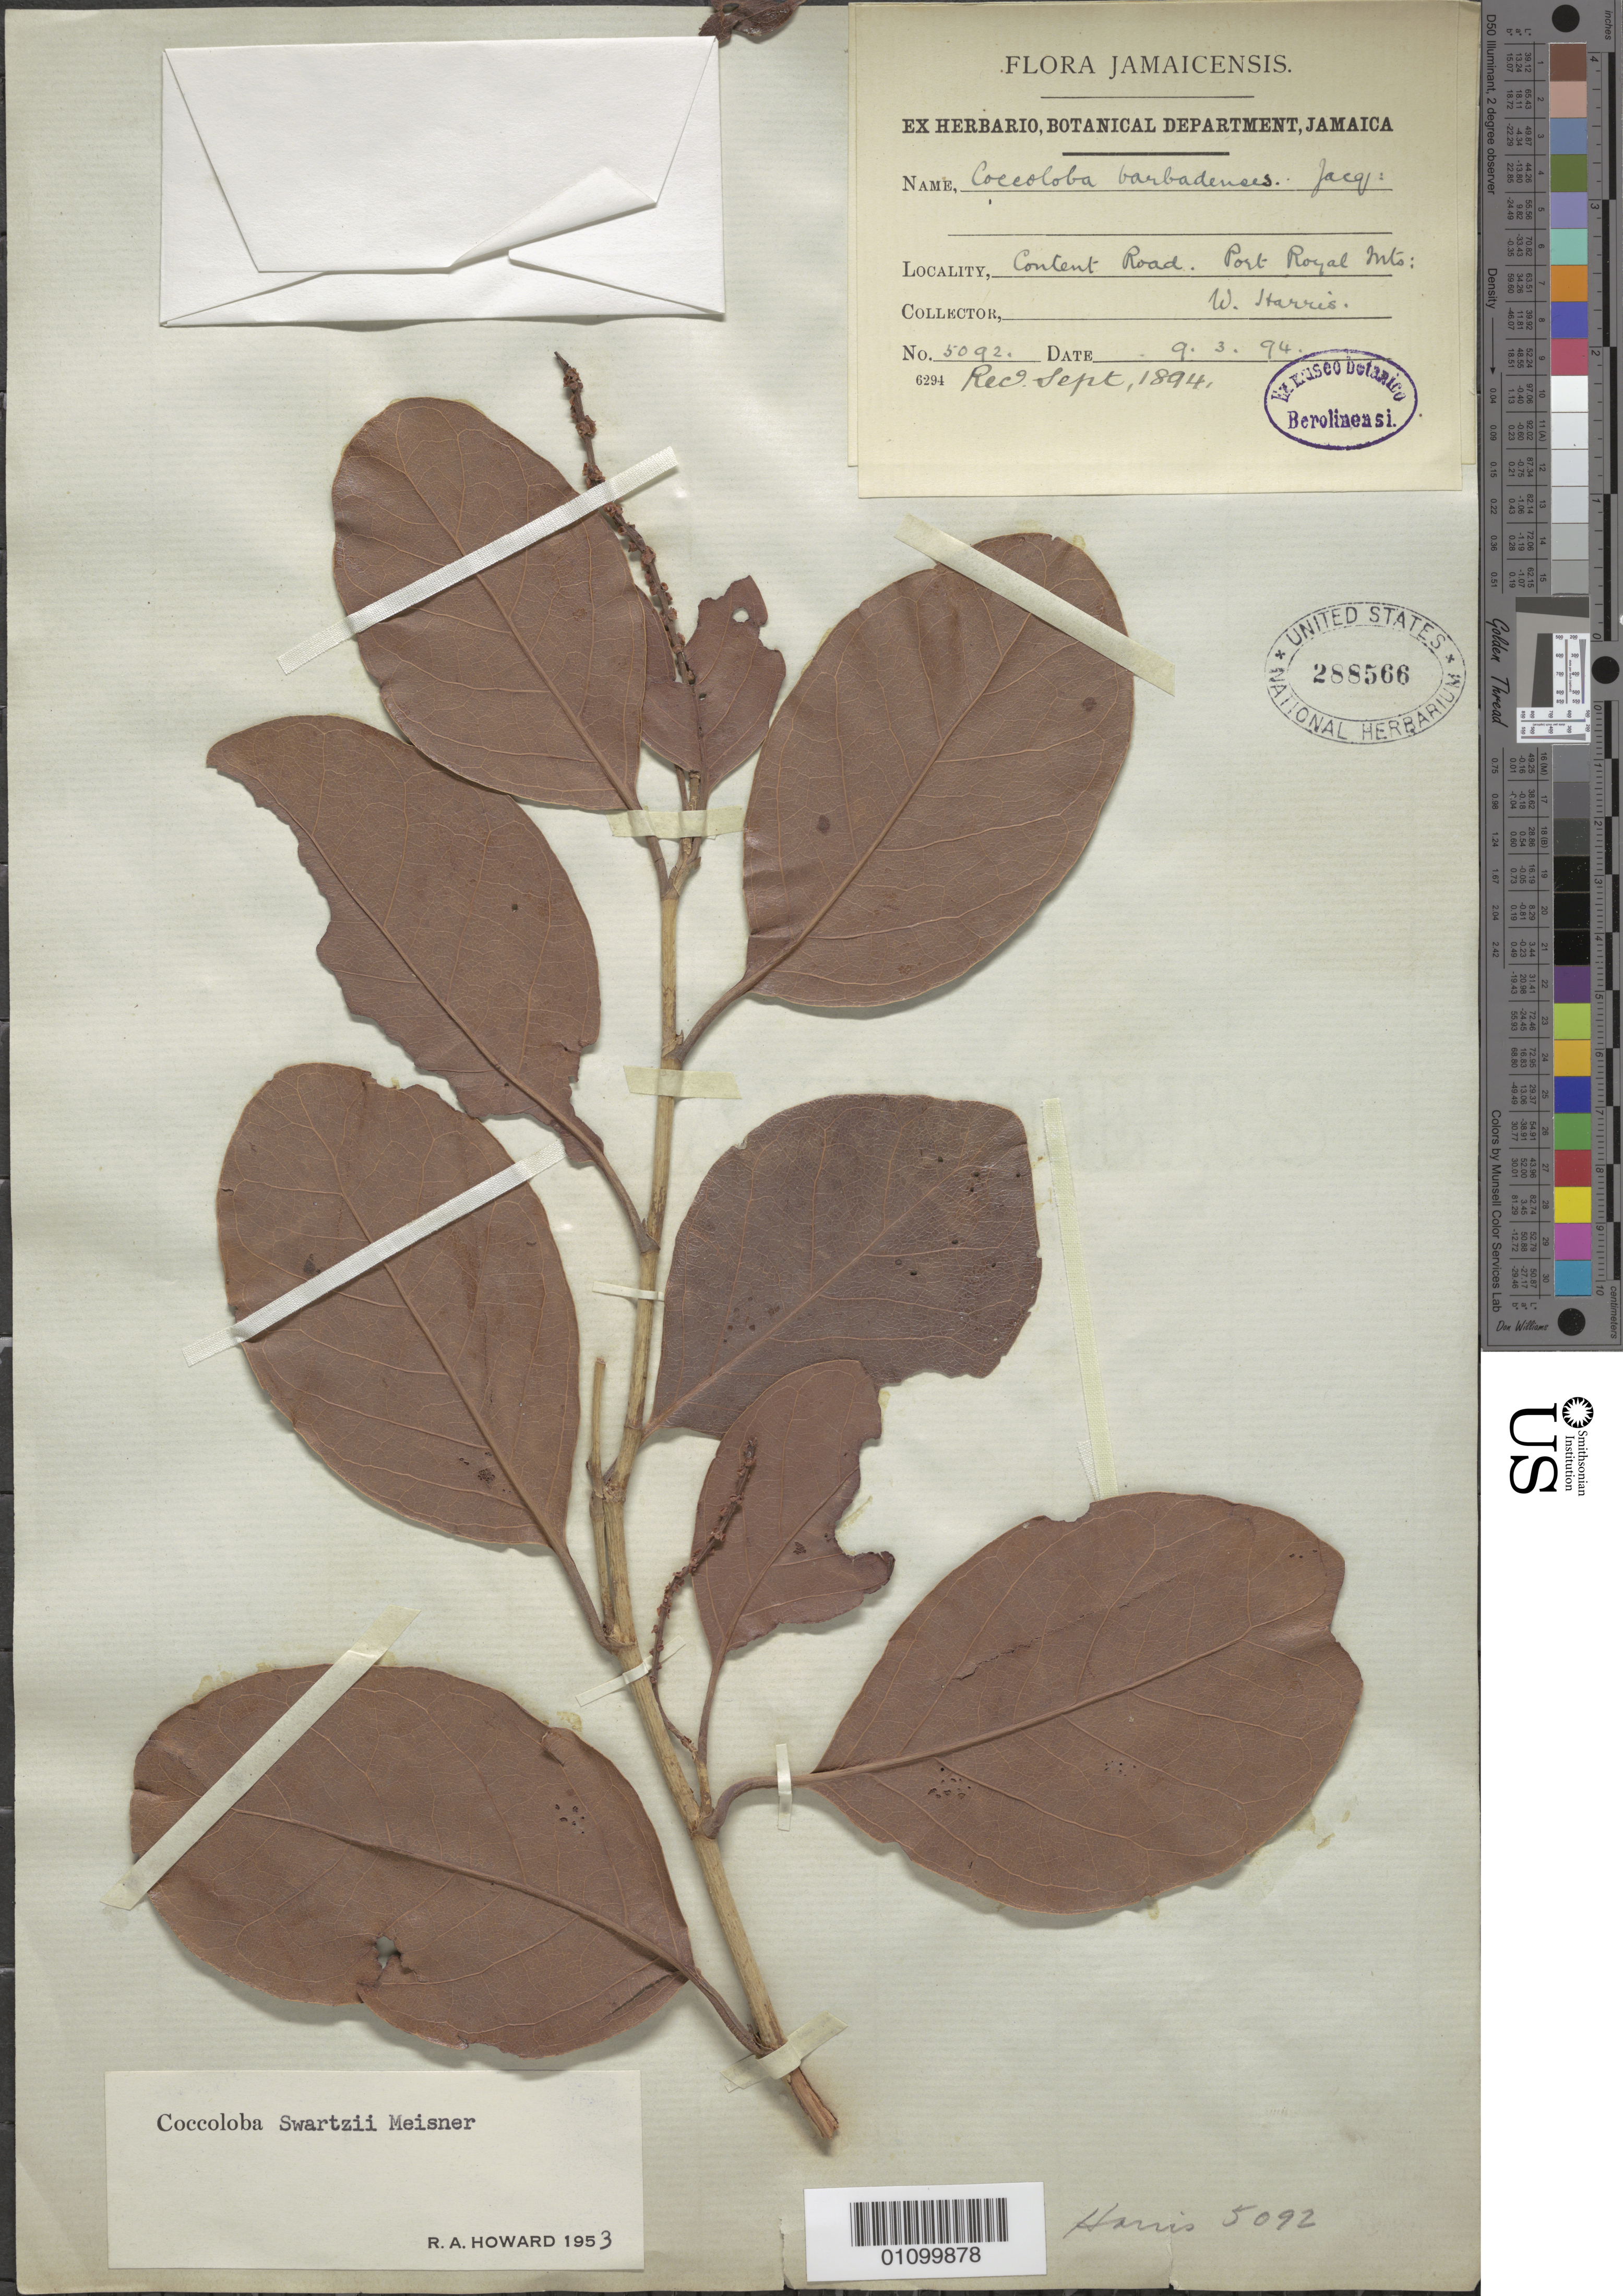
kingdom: Plantae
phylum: Tracheophyta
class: Magnoliopsida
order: Caryophyllales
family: Polygonaceae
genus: Coccoloba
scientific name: Coccoloba swartzii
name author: Meisn.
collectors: W. H. Harris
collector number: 5092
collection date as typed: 03 Sep 1894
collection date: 1894-09-03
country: Jamaica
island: Jamaica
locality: Conlent Road, Post Royal mlo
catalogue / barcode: US 288566